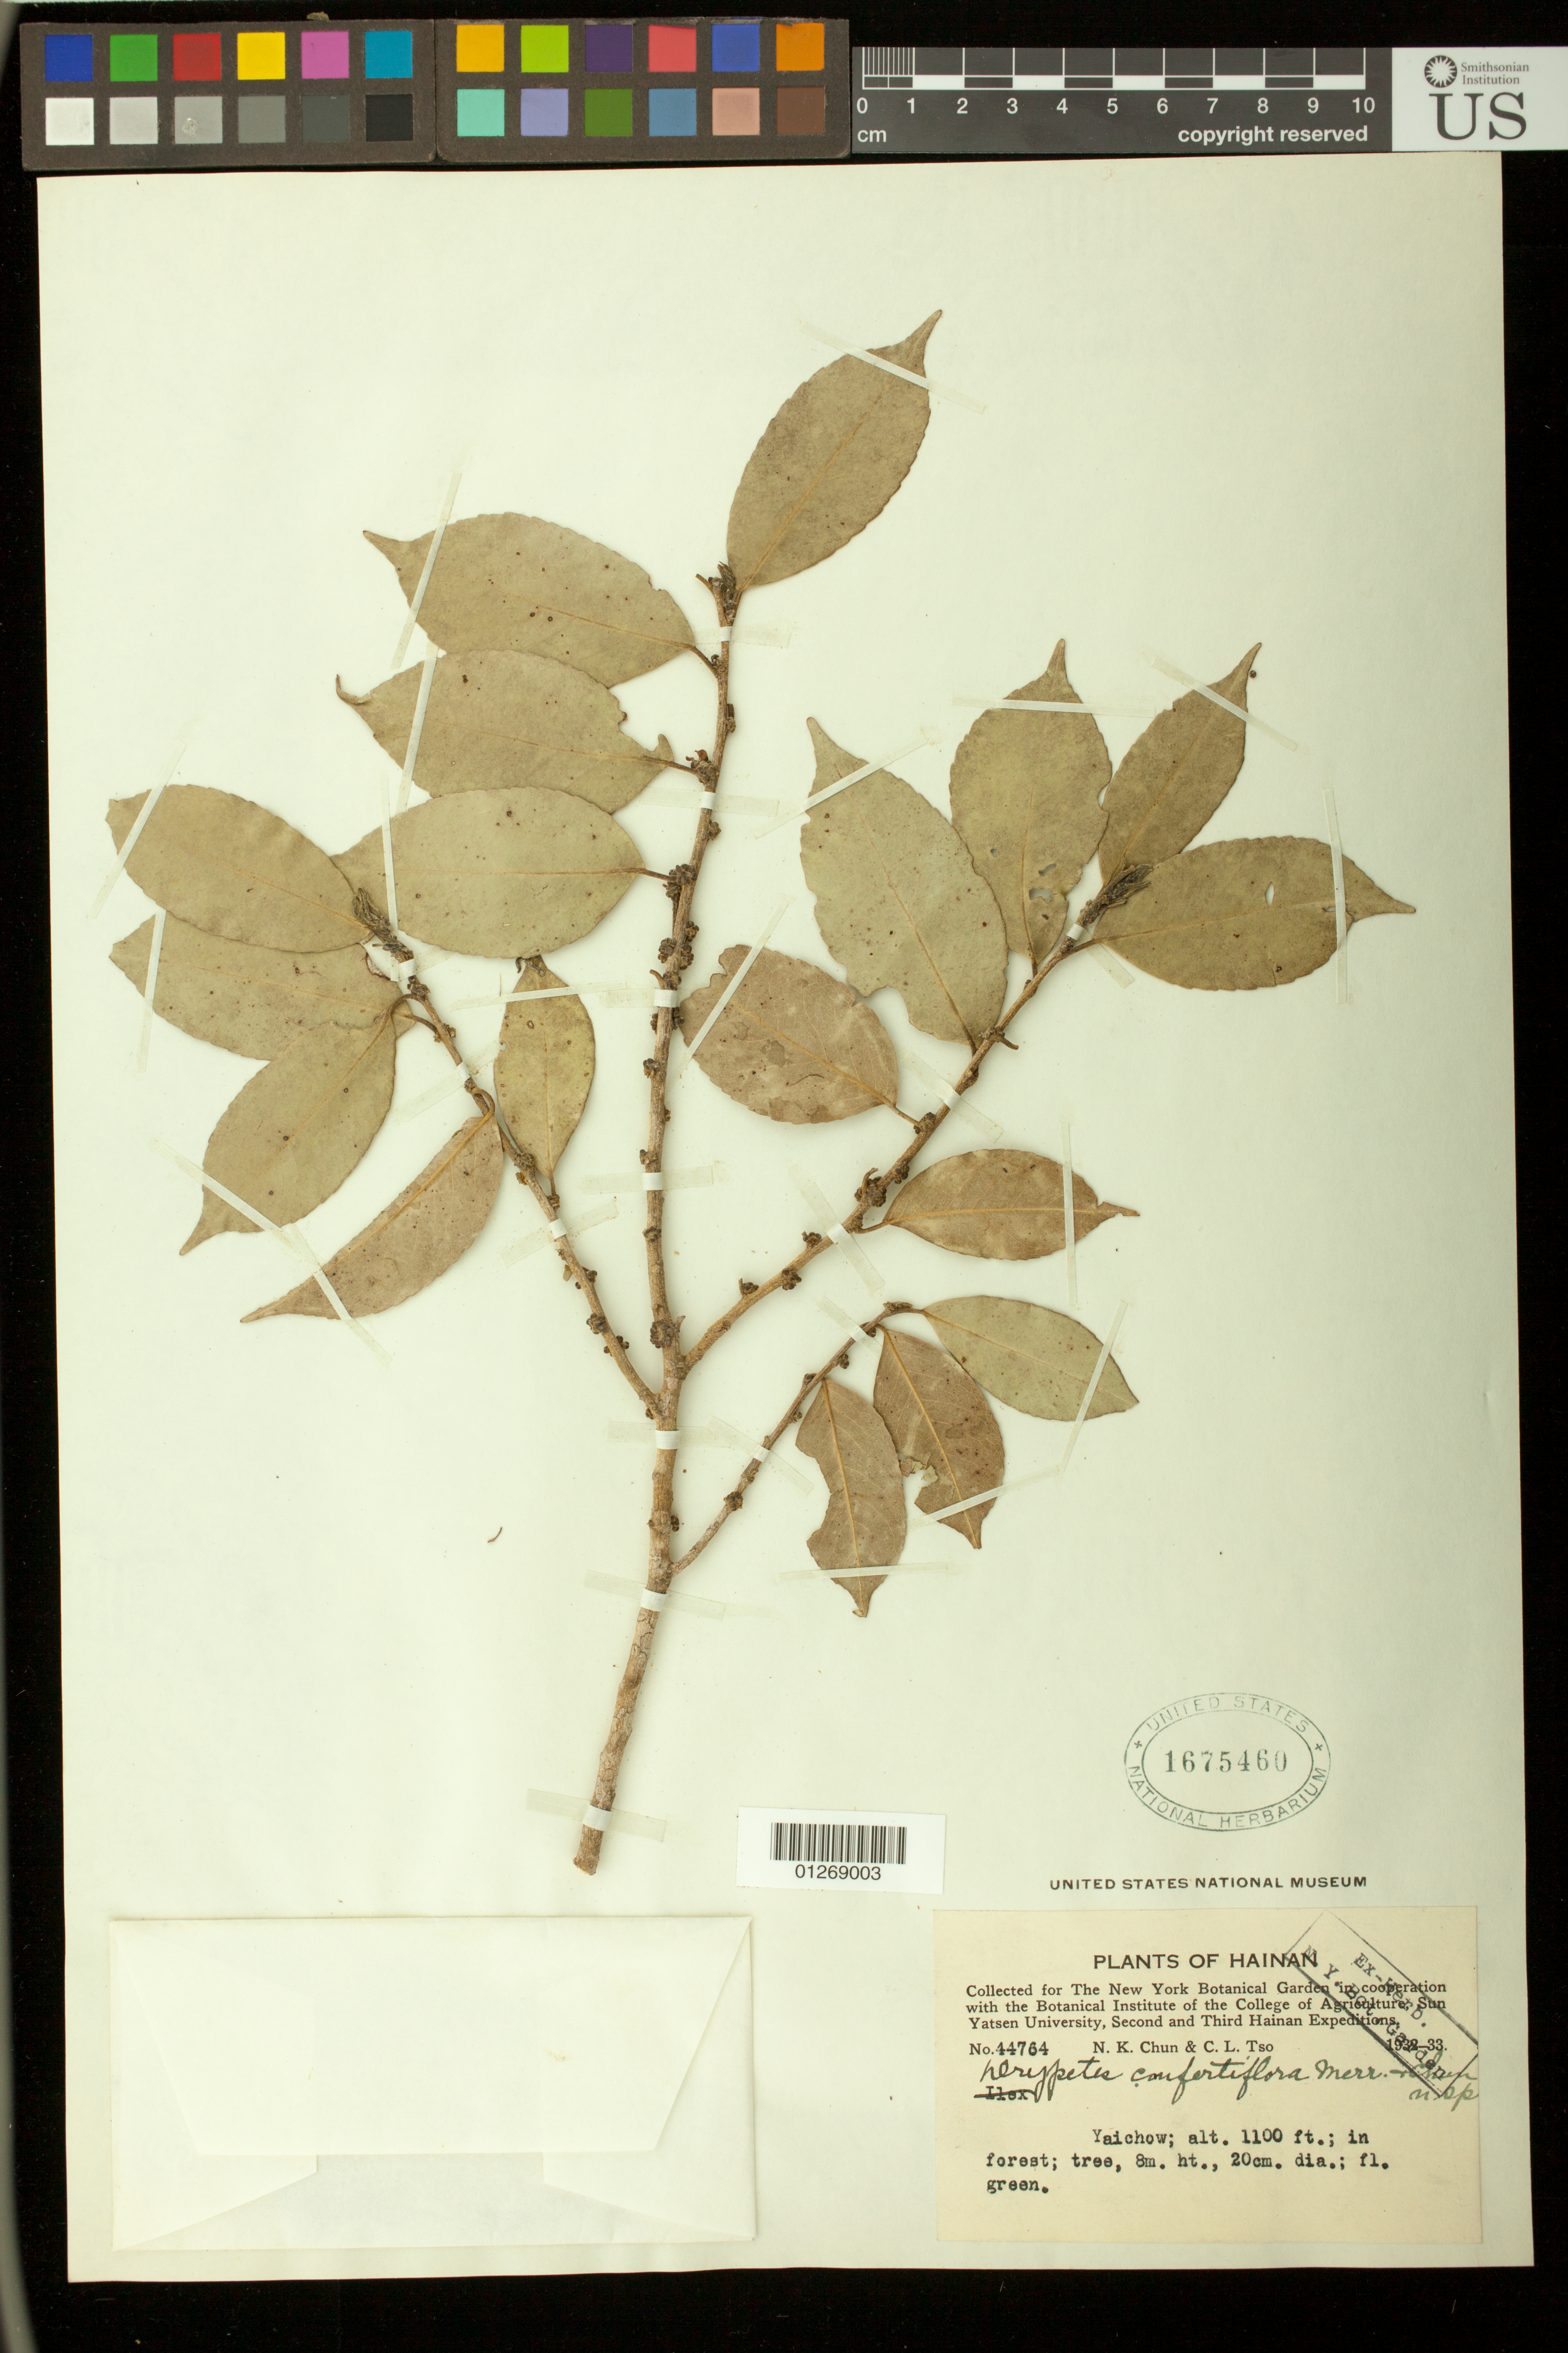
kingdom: Plantae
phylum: Tracheophyta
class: Magnoliopsida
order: Malpighiales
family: Putranjivaceae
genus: Drypetes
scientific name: Drypetes confertiflora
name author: Merr. & Chun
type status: Isotype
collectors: N. K. Chun & C. Tso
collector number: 44764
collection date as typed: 04 Jan 1933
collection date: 1933-01-04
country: China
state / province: Hainan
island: Hainan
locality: Ngai Yuen.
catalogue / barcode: US 1675460